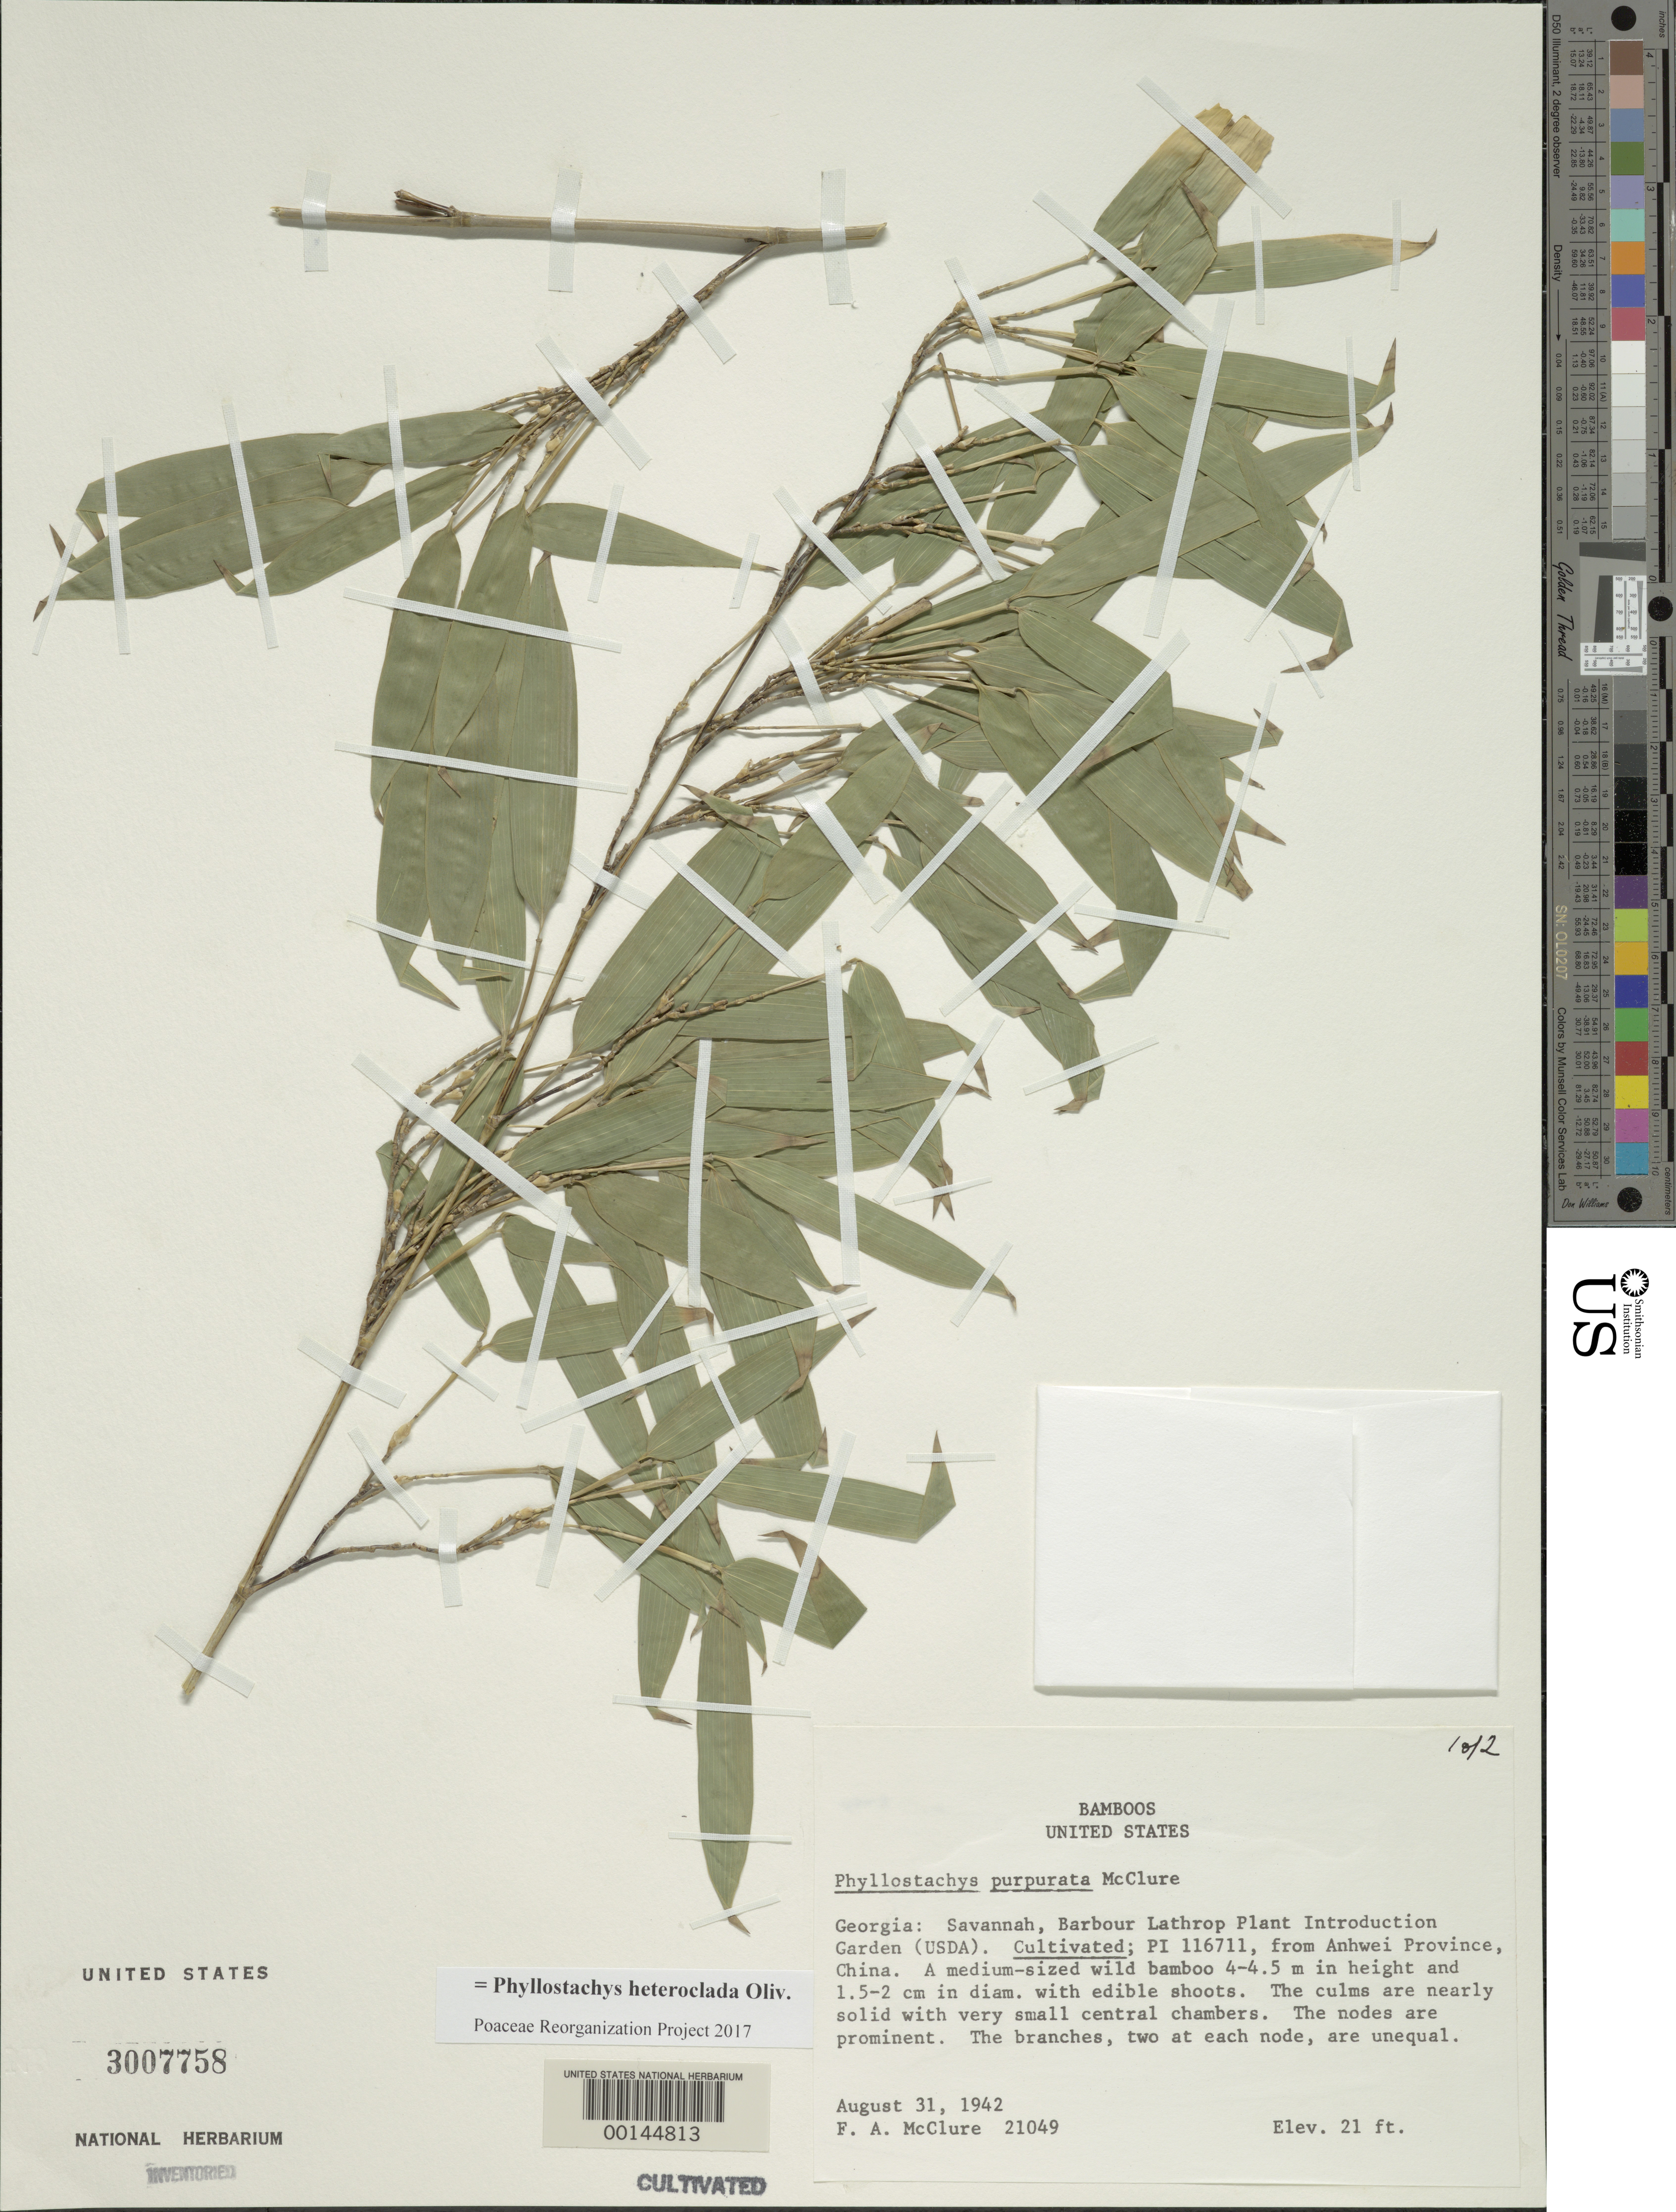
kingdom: Plantae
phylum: Tracheophyta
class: Liliopsida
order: Poales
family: Poaceae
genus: Phyllostachys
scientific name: Phyllostachys heteroclada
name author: Oliv.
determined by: Poaceae Reorganization Project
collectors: F. A. McClure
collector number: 21049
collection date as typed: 31 Aug 1942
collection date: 1942-08-31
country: United States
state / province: Georgia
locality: Savannah, barbour lathrop p.i. garden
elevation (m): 6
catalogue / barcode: US 3007758